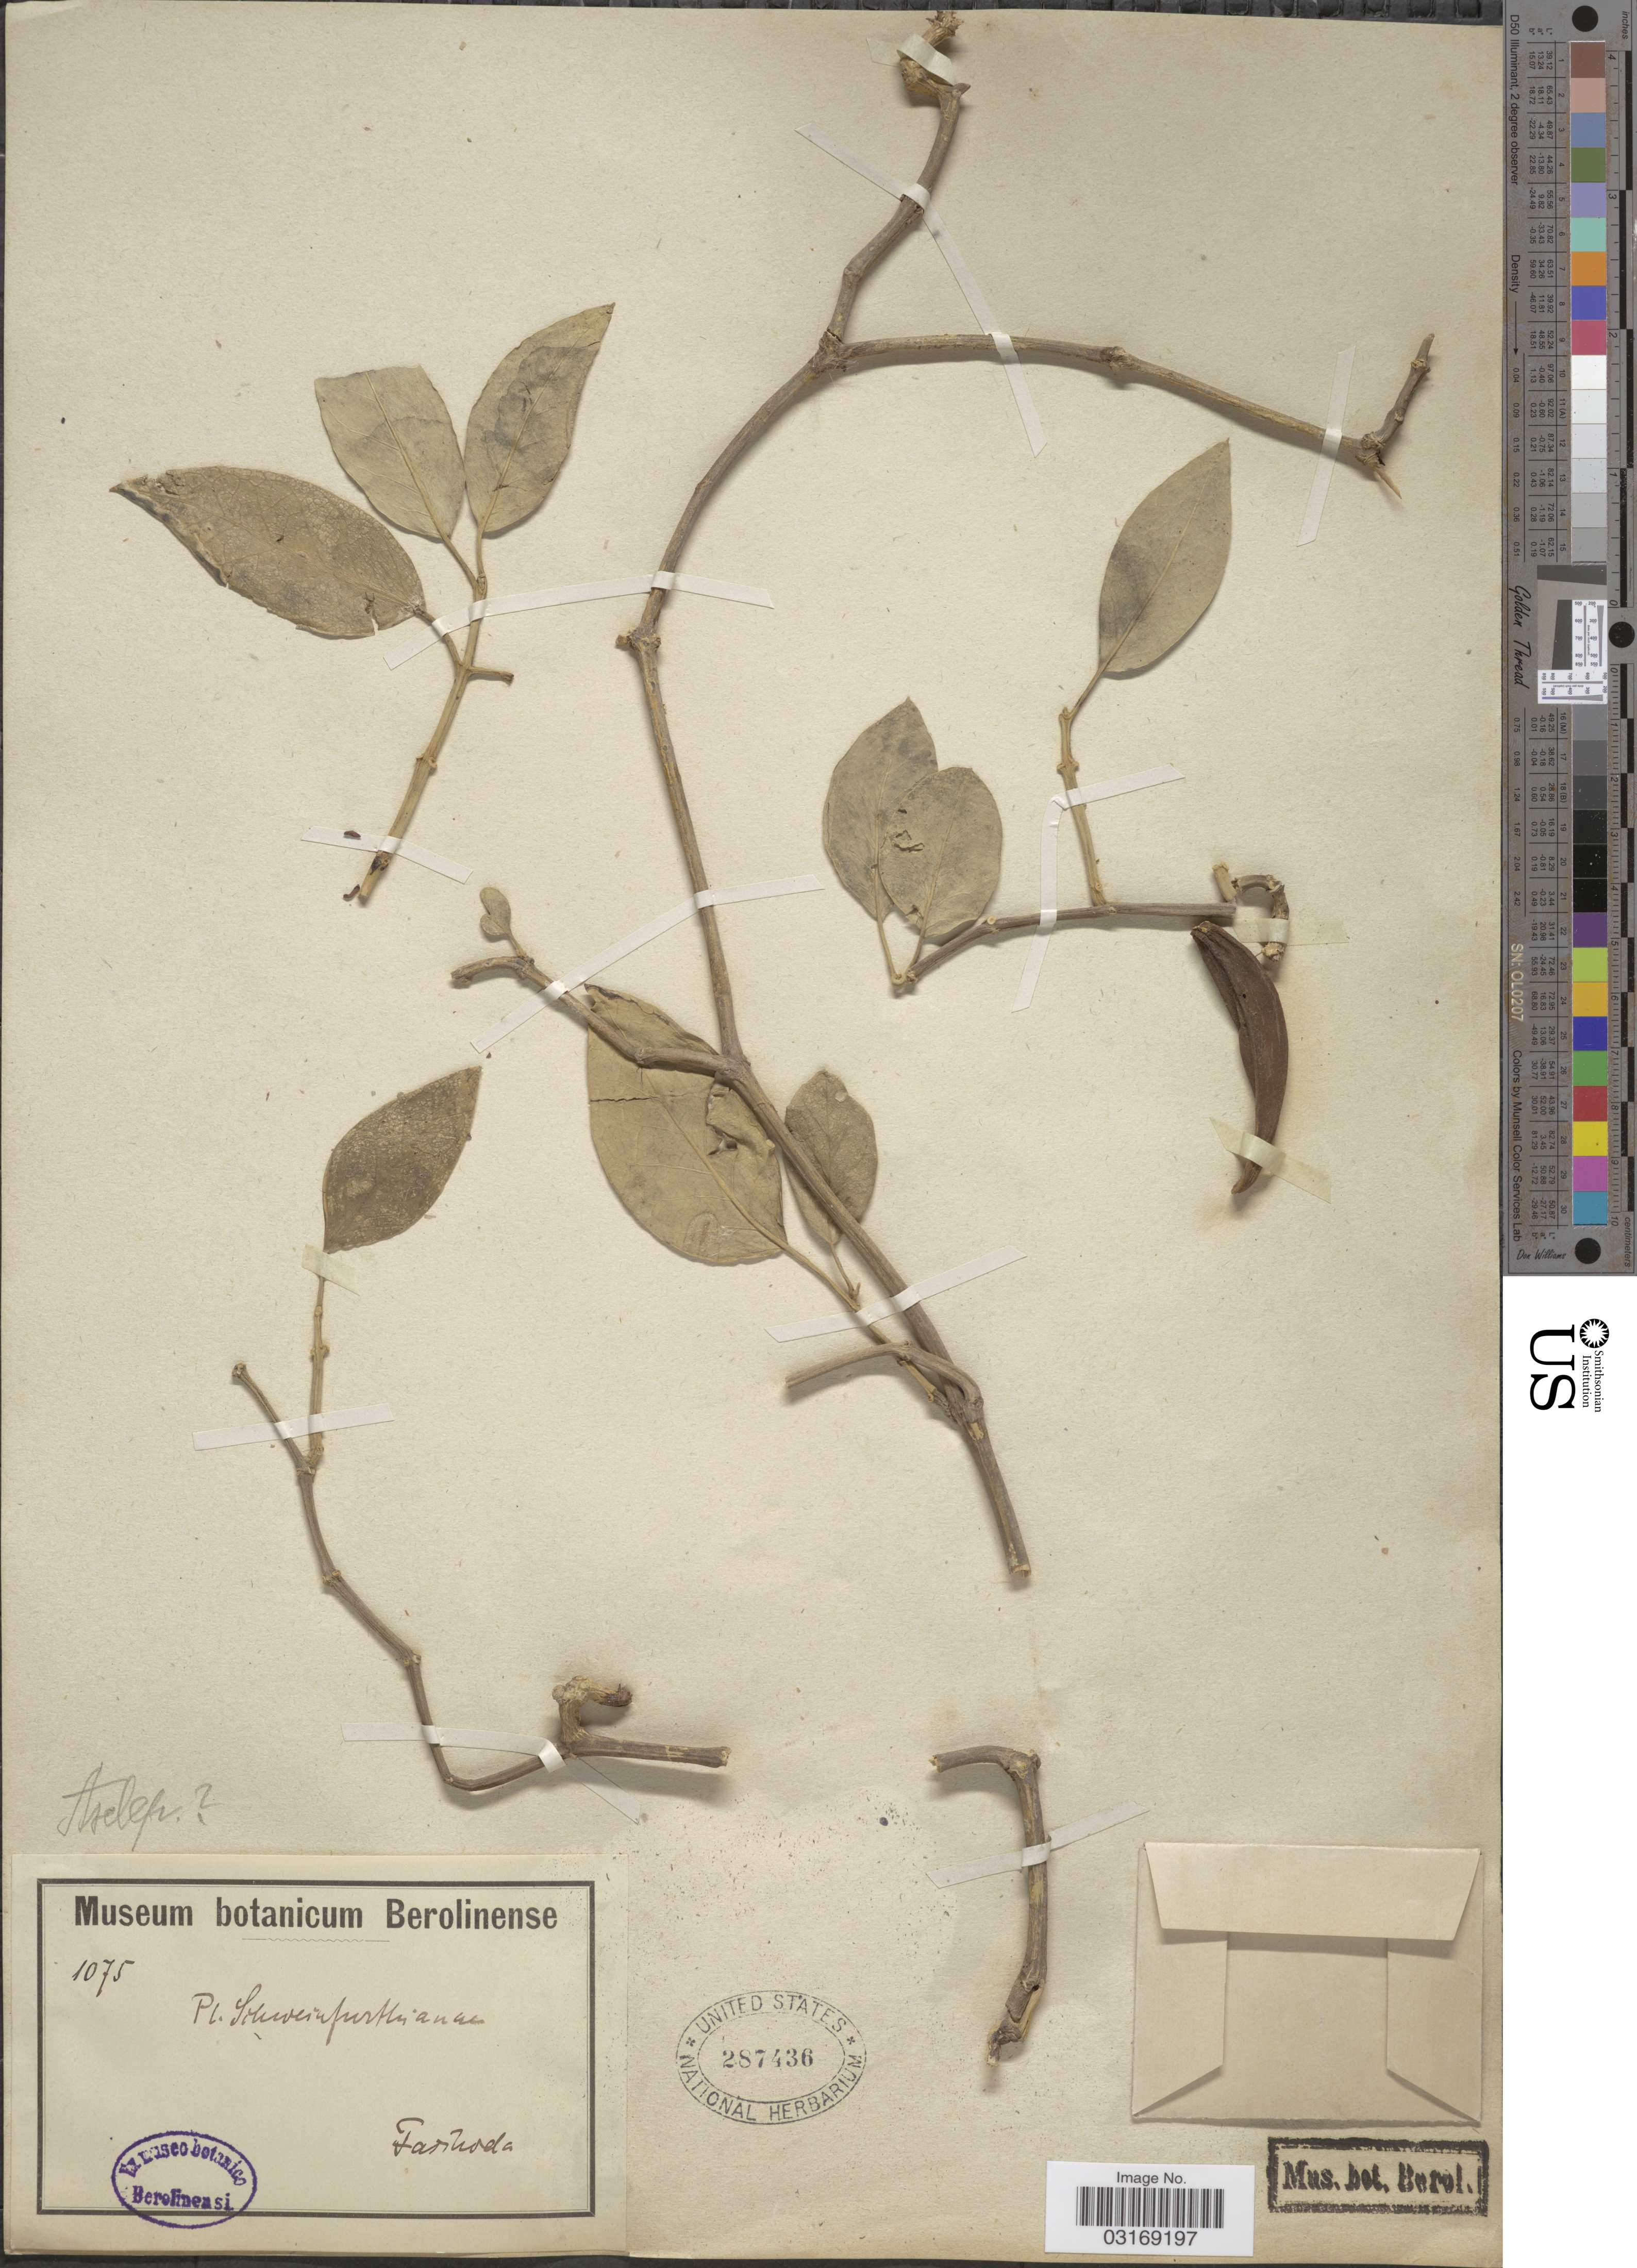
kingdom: Plantae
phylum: Tracheophyta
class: Magnoliopsida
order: Gentianales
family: Apocynaceae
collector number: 1075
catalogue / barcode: US 287436